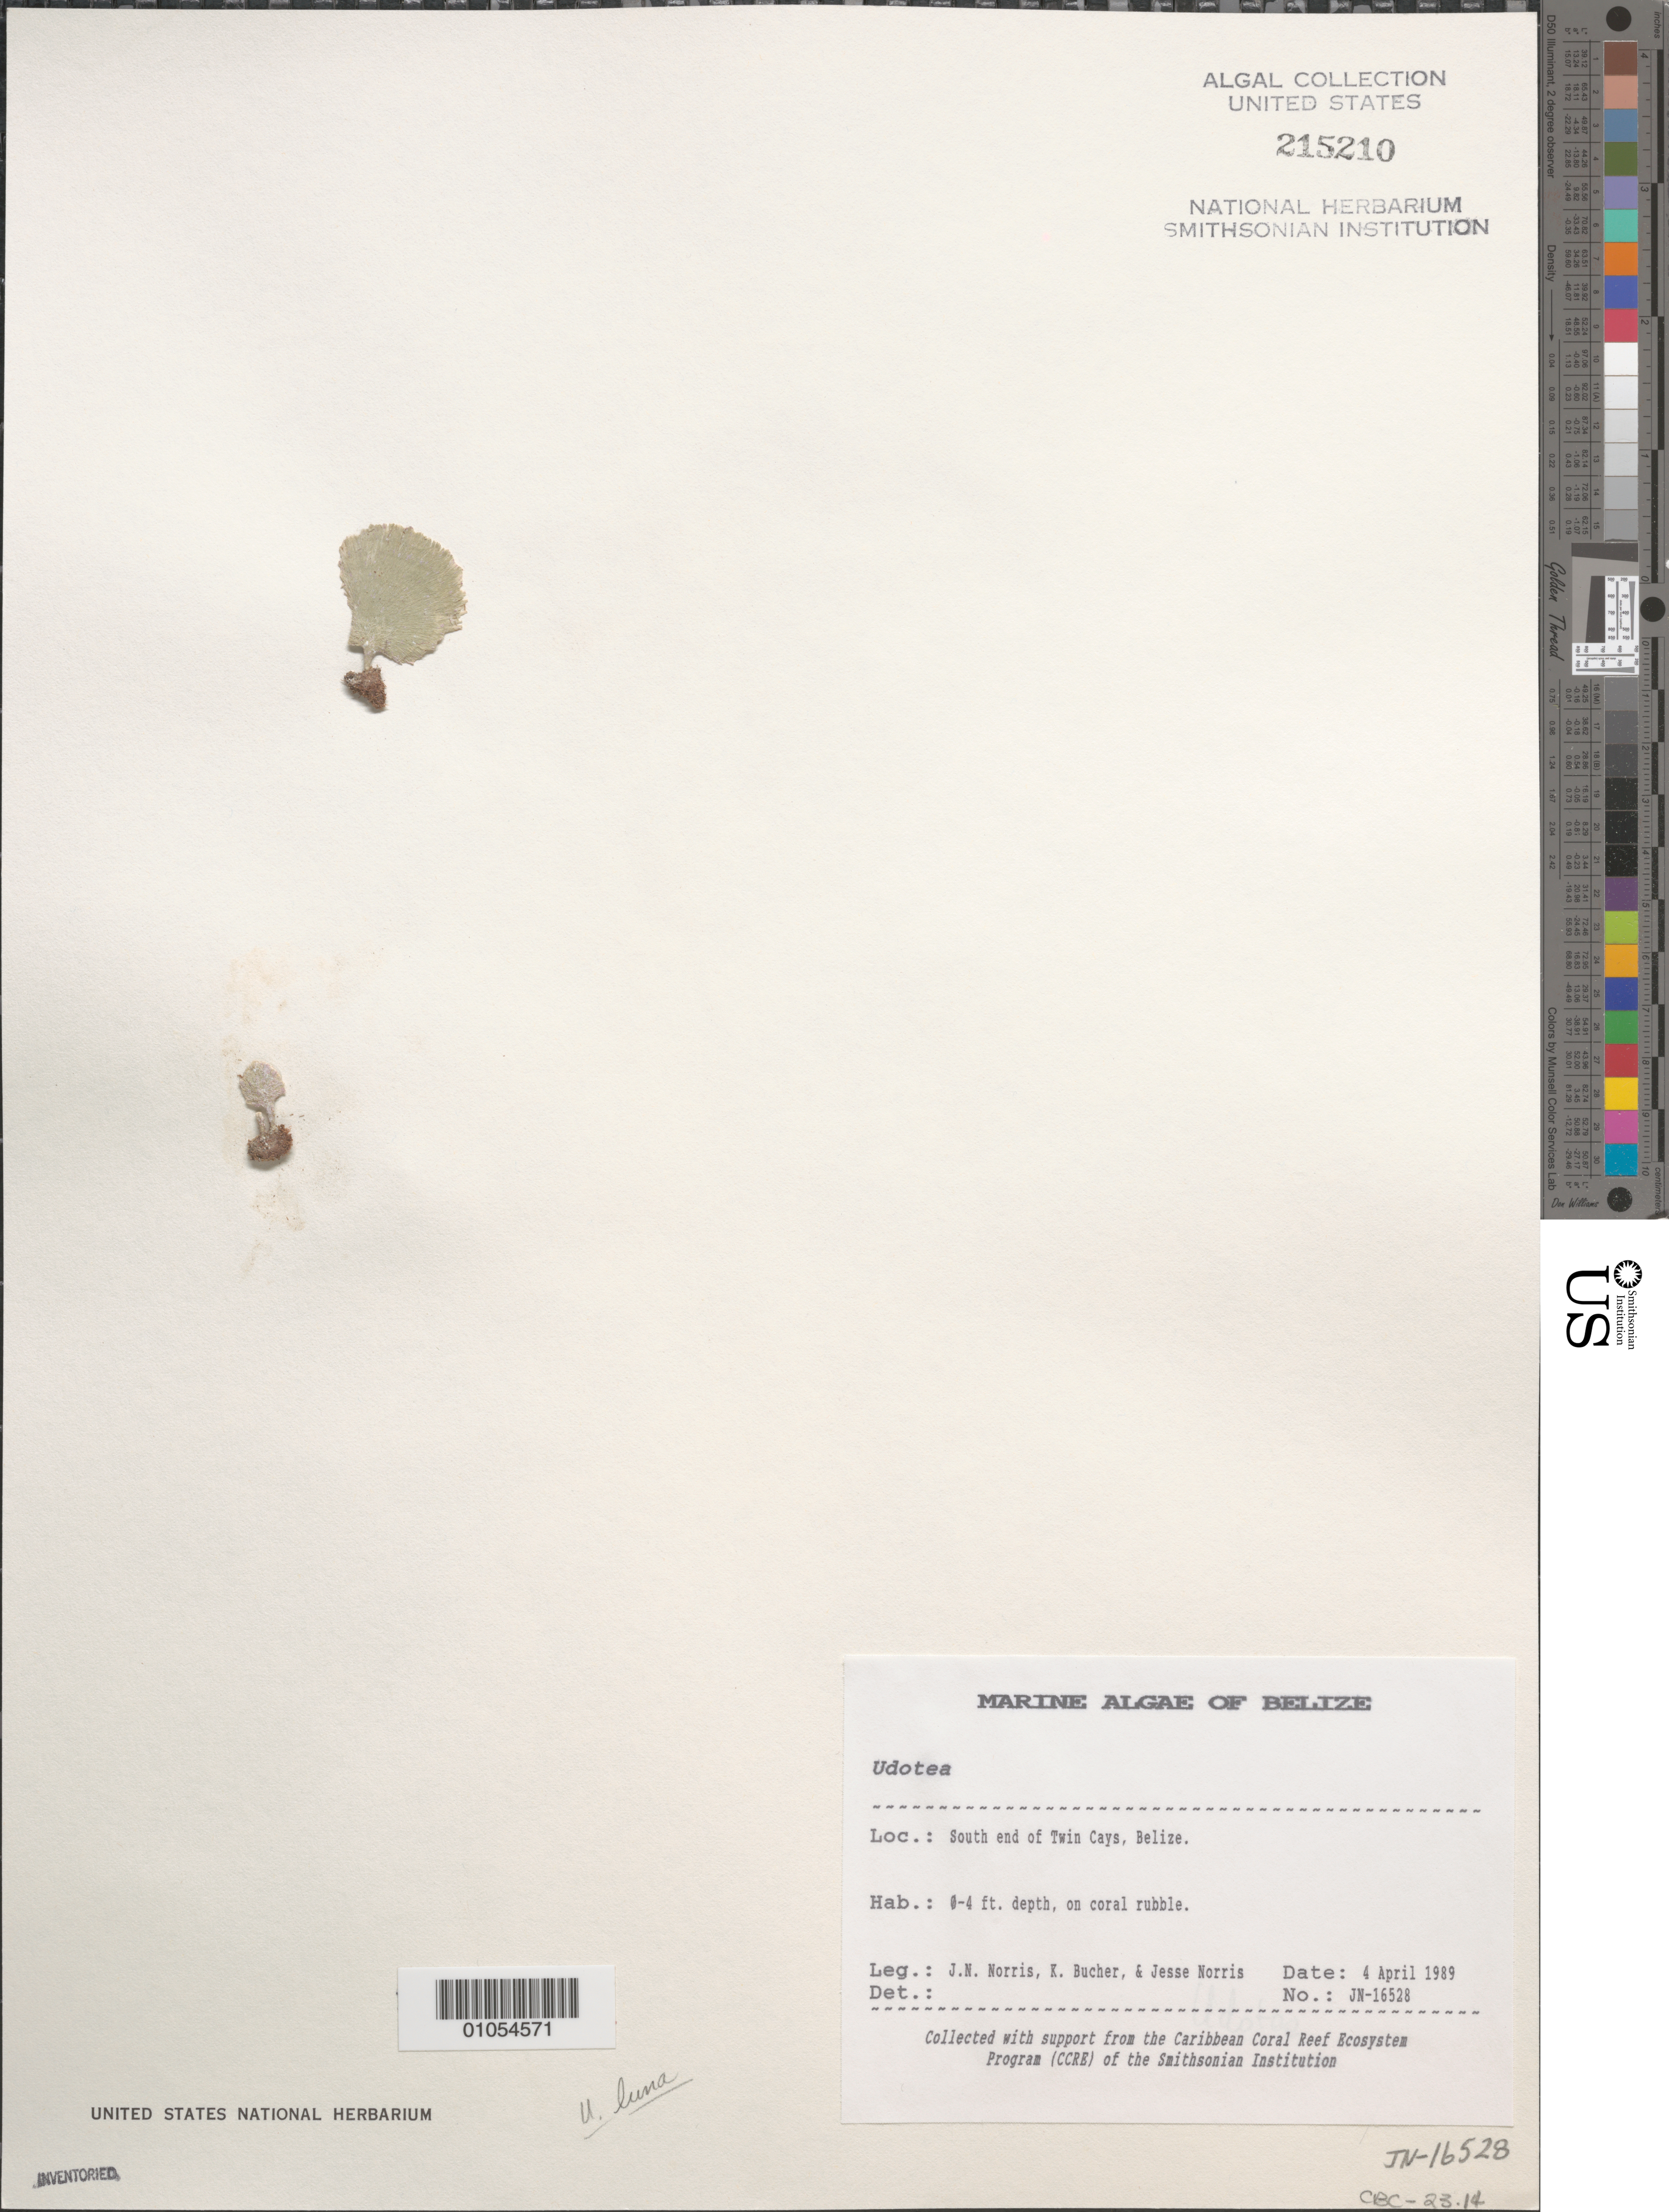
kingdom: Plantae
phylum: Chlorophyta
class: Ulvophyceae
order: Bryopsidales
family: Udoteaceae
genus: Udotea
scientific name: Udotea luna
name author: D.S. Littler & Littler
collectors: J. N. Norris, K. E. Bucher & J. A. Norris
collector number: JN-16528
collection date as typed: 04 Apr 1989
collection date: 1989-04-04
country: Belize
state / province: Stann Creek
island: Twin Cays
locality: South end of Twin Cays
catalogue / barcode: US 215210